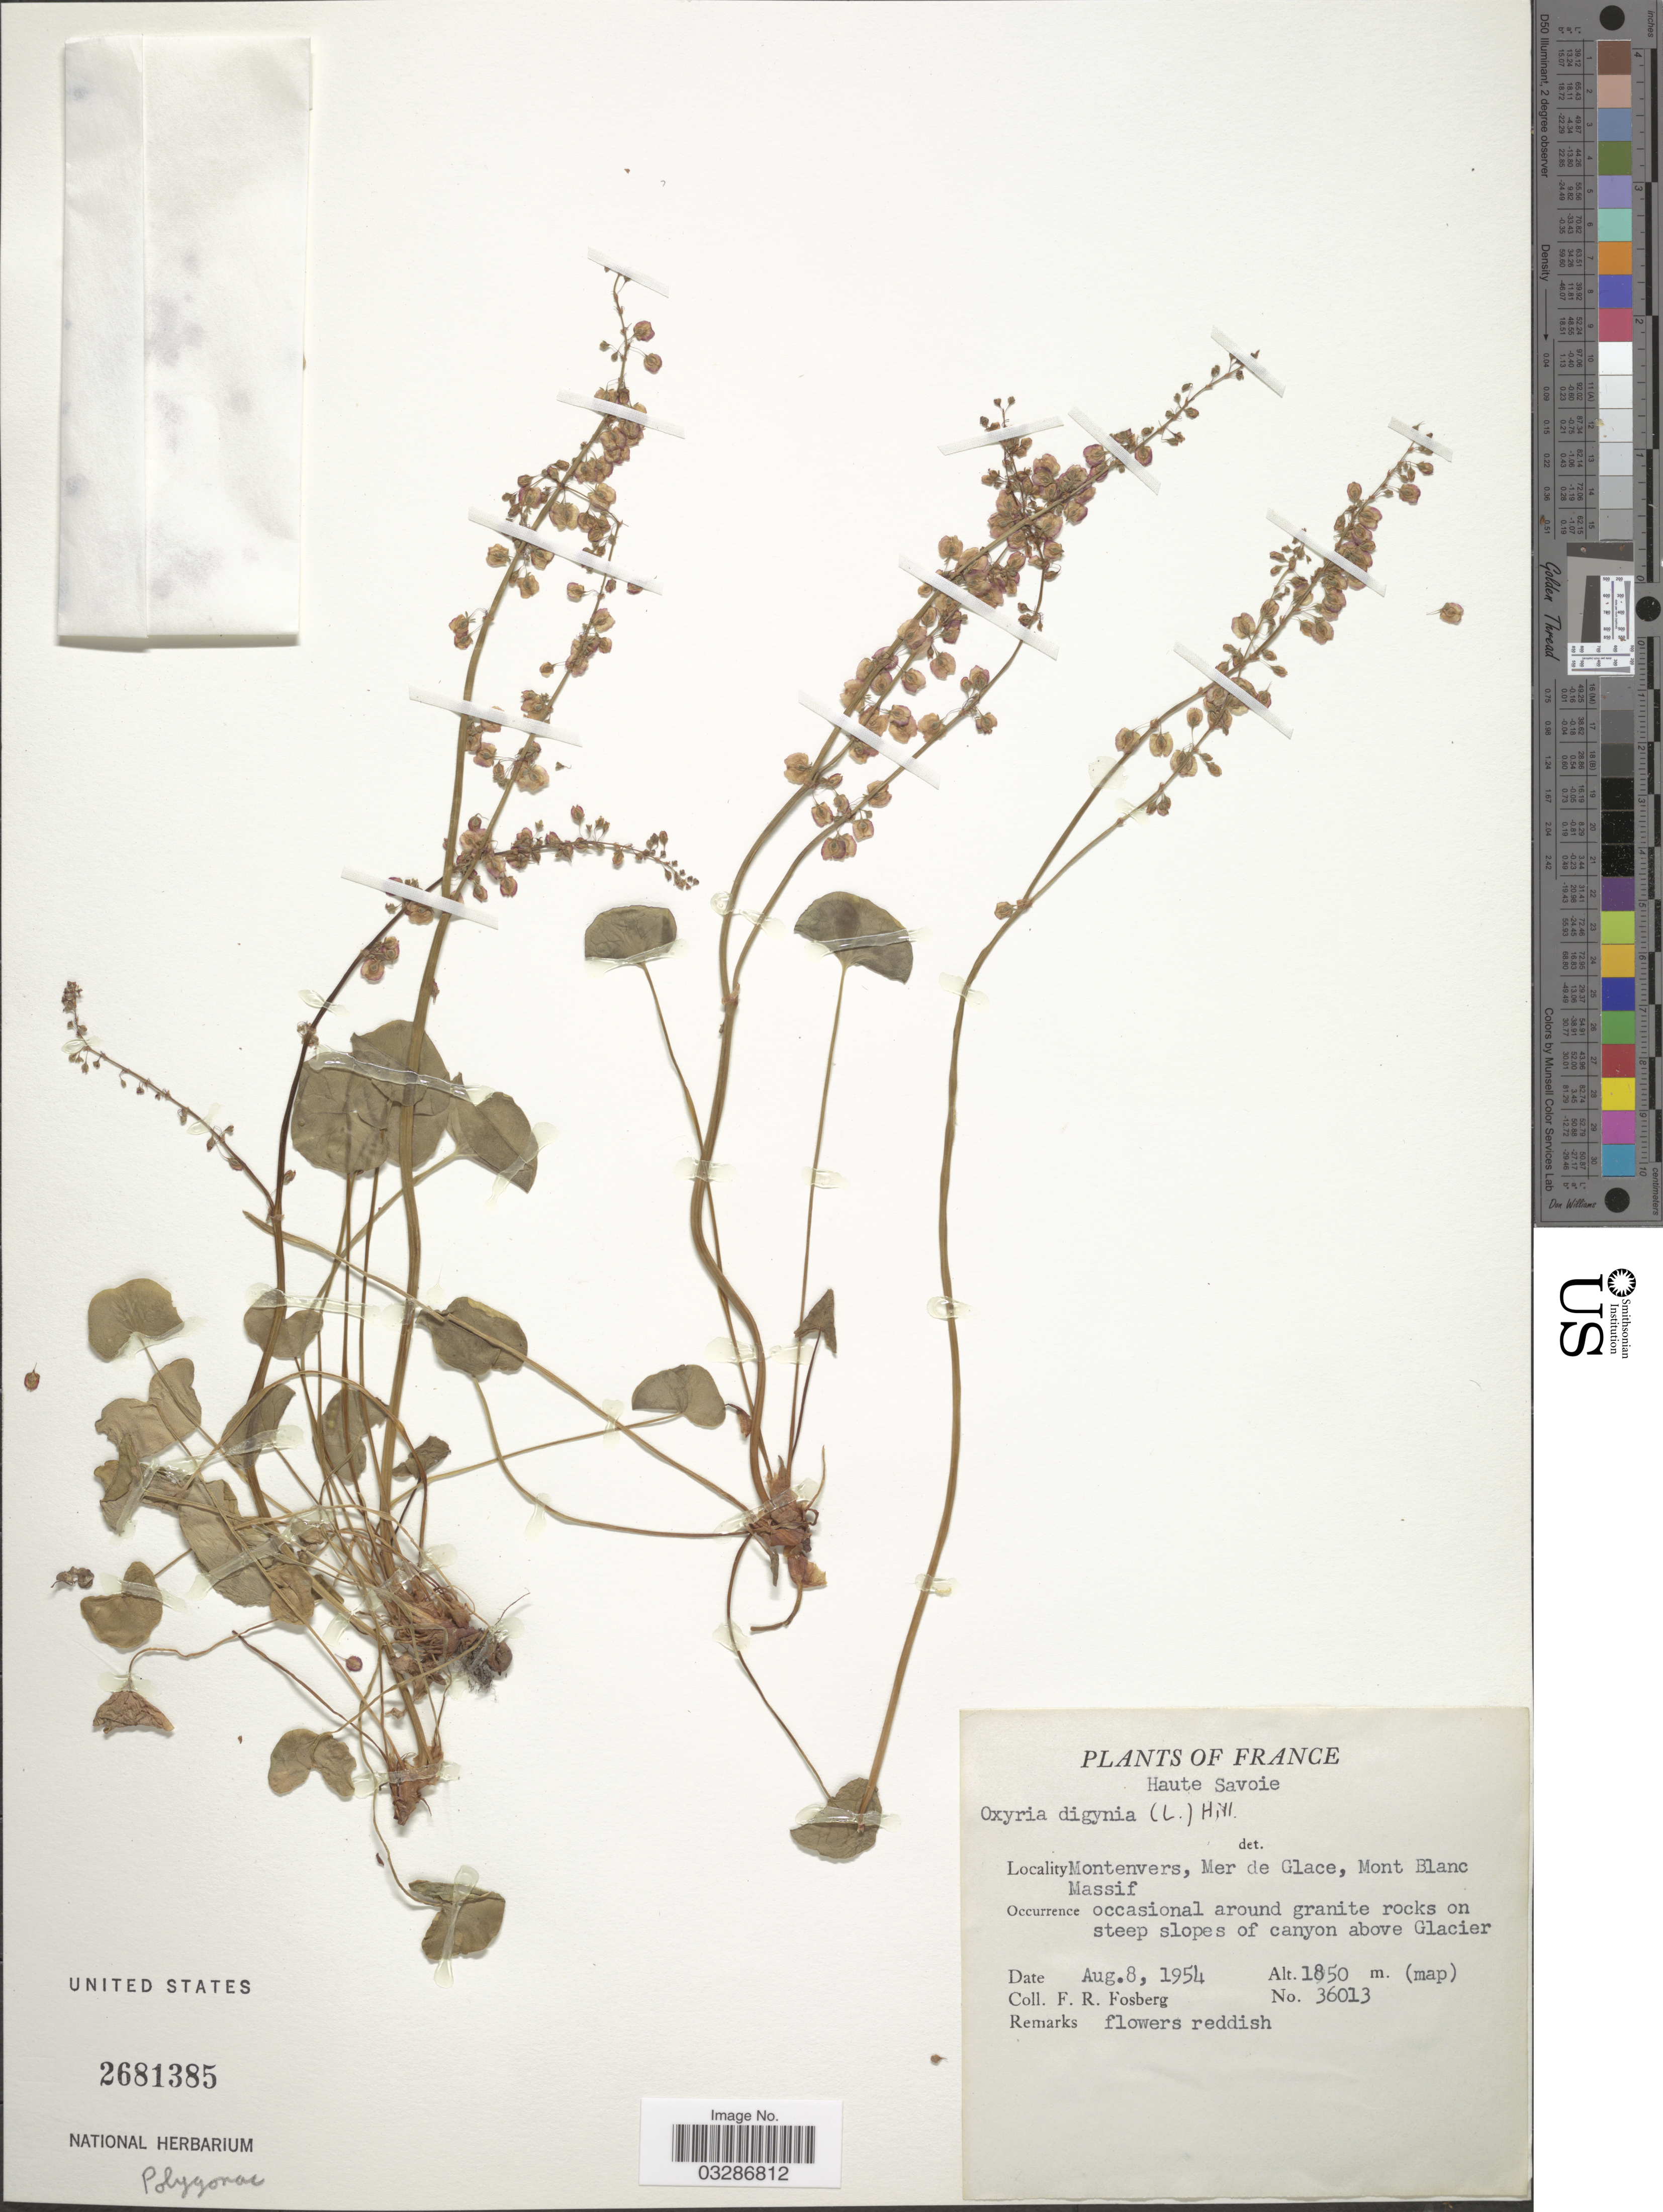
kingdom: Plantae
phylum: Tracheophyta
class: Magnoliopsida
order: Caryophyllales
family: Polygonaceae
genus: Oxyria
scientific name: Oxyria digyna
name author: (L.) Hill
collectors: F. R. Fosberg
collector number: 36013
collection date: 1954-08-08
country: France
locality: Haute Savoie. Montenvers, Mer de Glace, Mont Blanc Massif.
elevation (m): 1850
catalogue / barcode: US 2681385